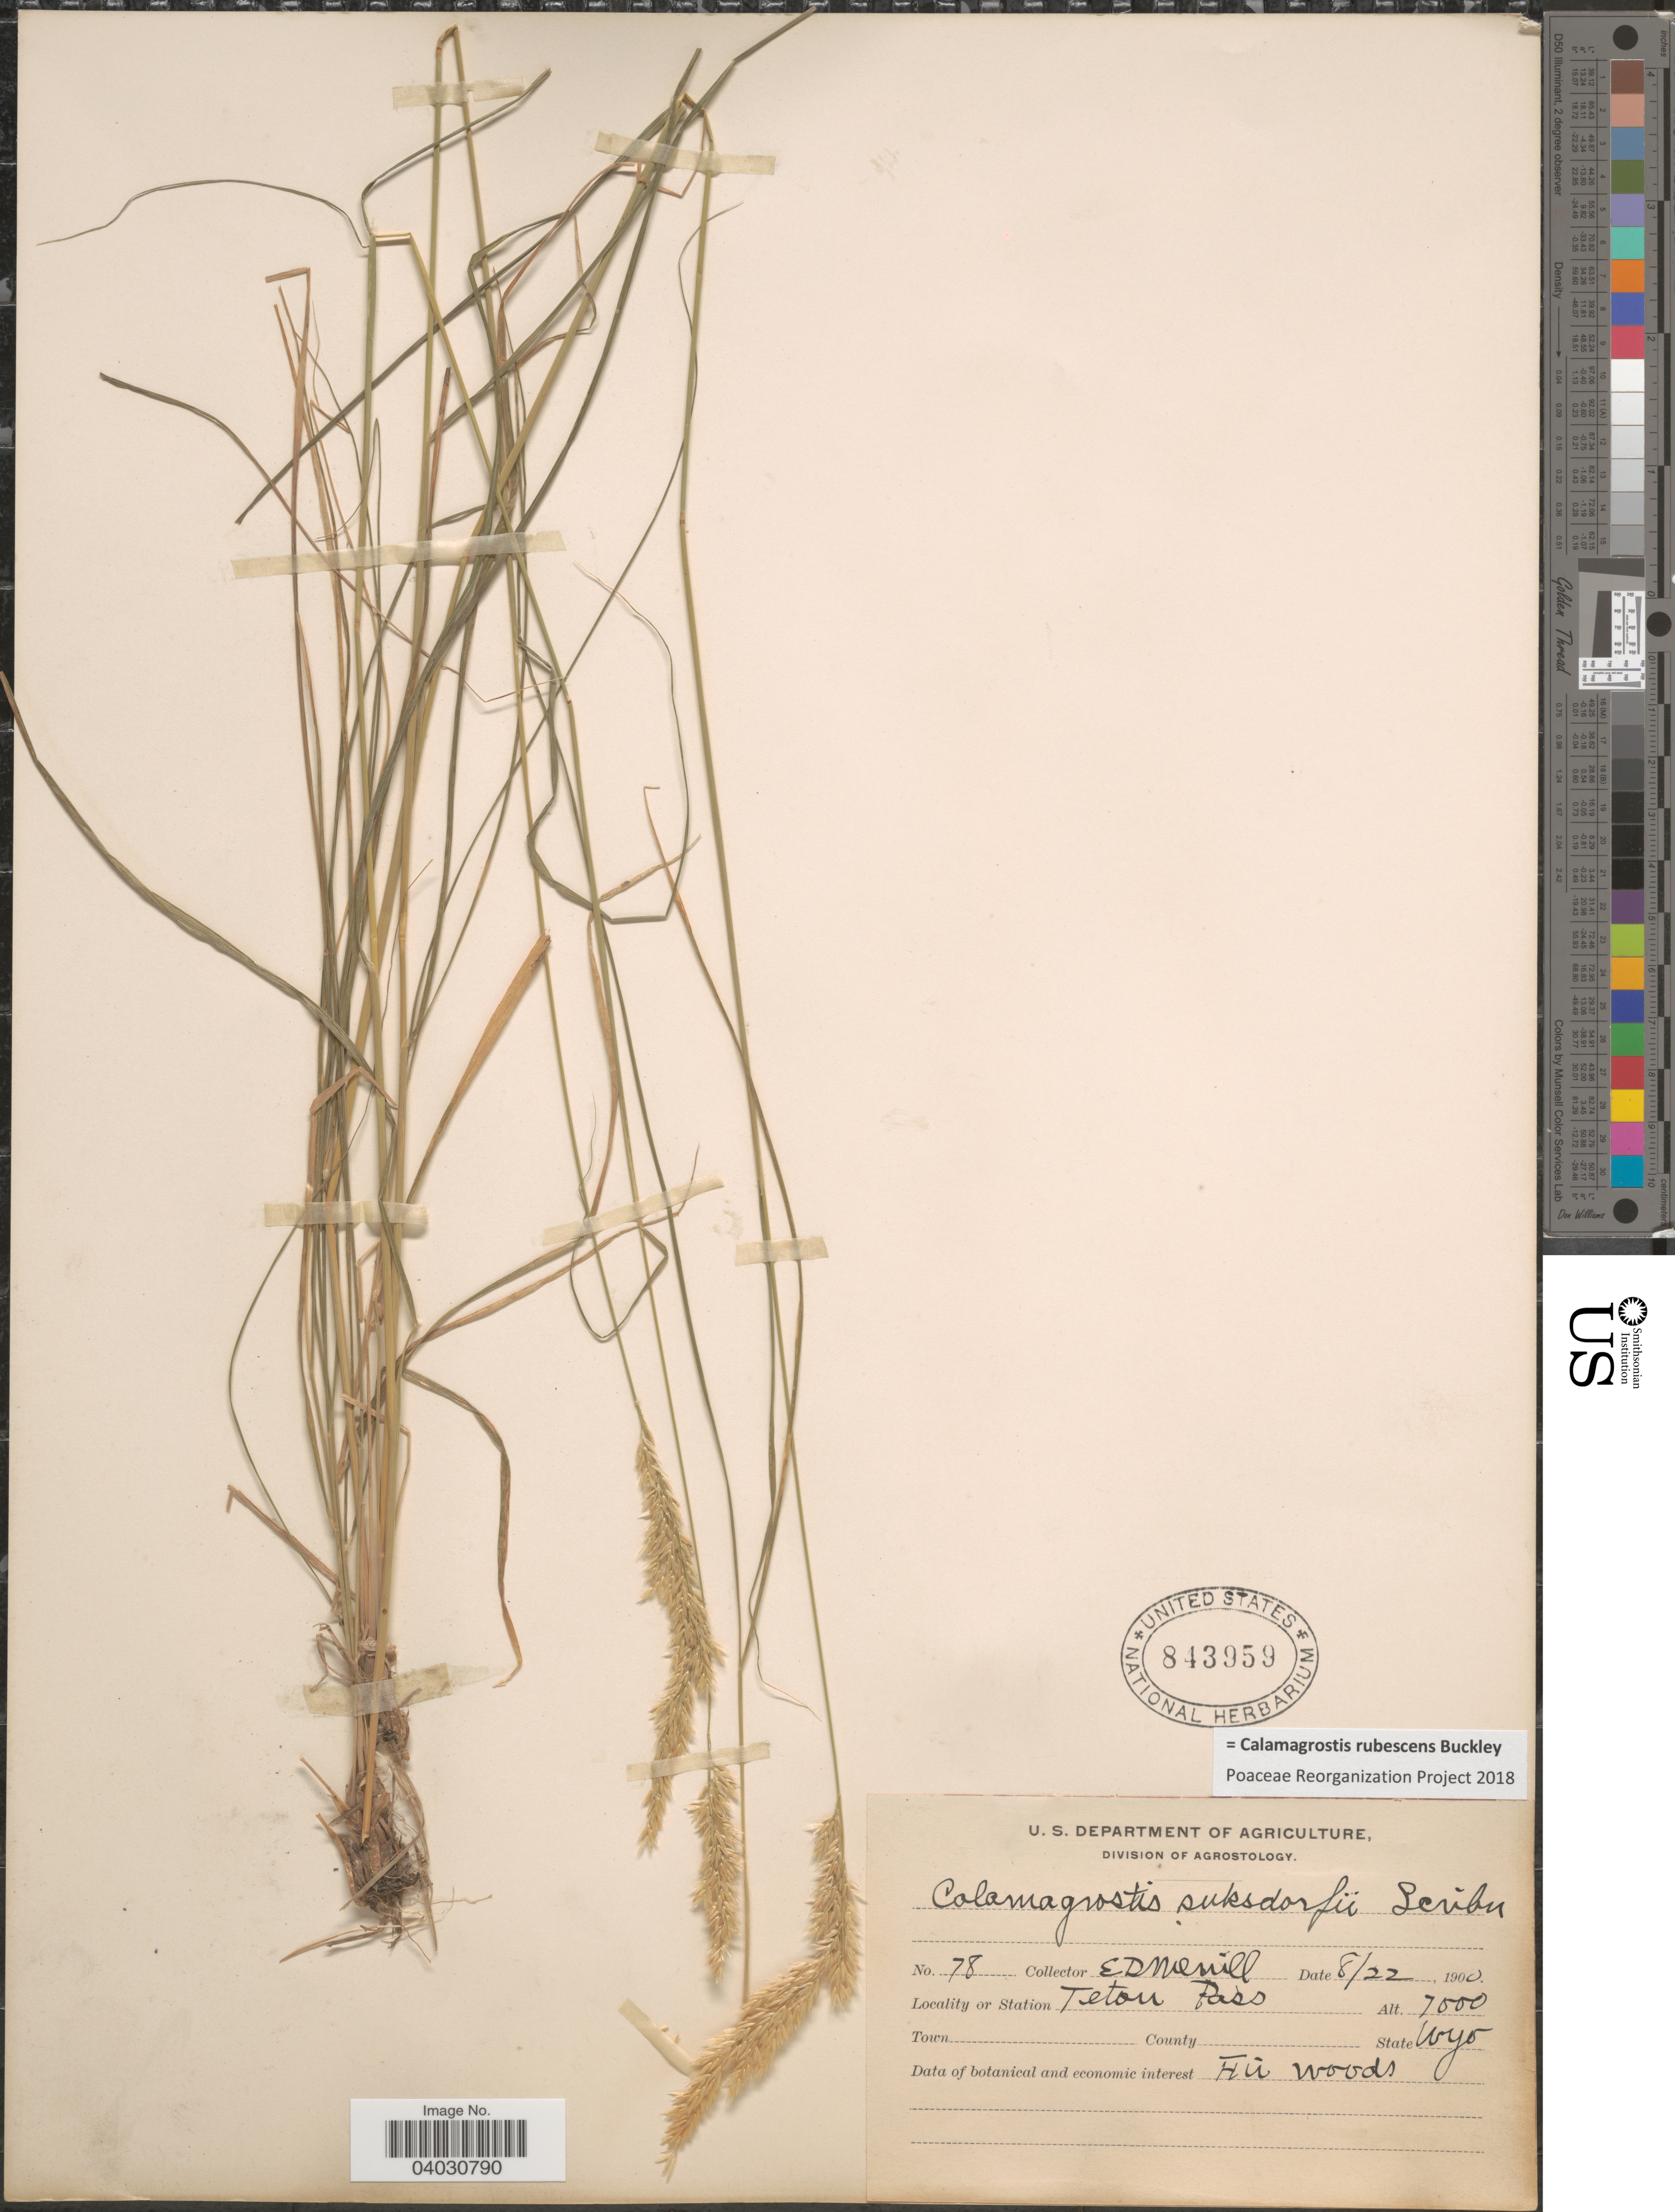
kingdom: Plantae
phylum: Tracheophyta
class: Liliopsida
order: Poales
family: Poaceae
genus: Calamagrostis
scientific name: Calamagrostis rubescens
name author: Buckley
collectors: E. D. Merrill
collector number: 78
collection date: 1900-08-22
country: United States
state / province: Wyoming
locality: Station Teton Pass.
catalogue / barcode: US 843959